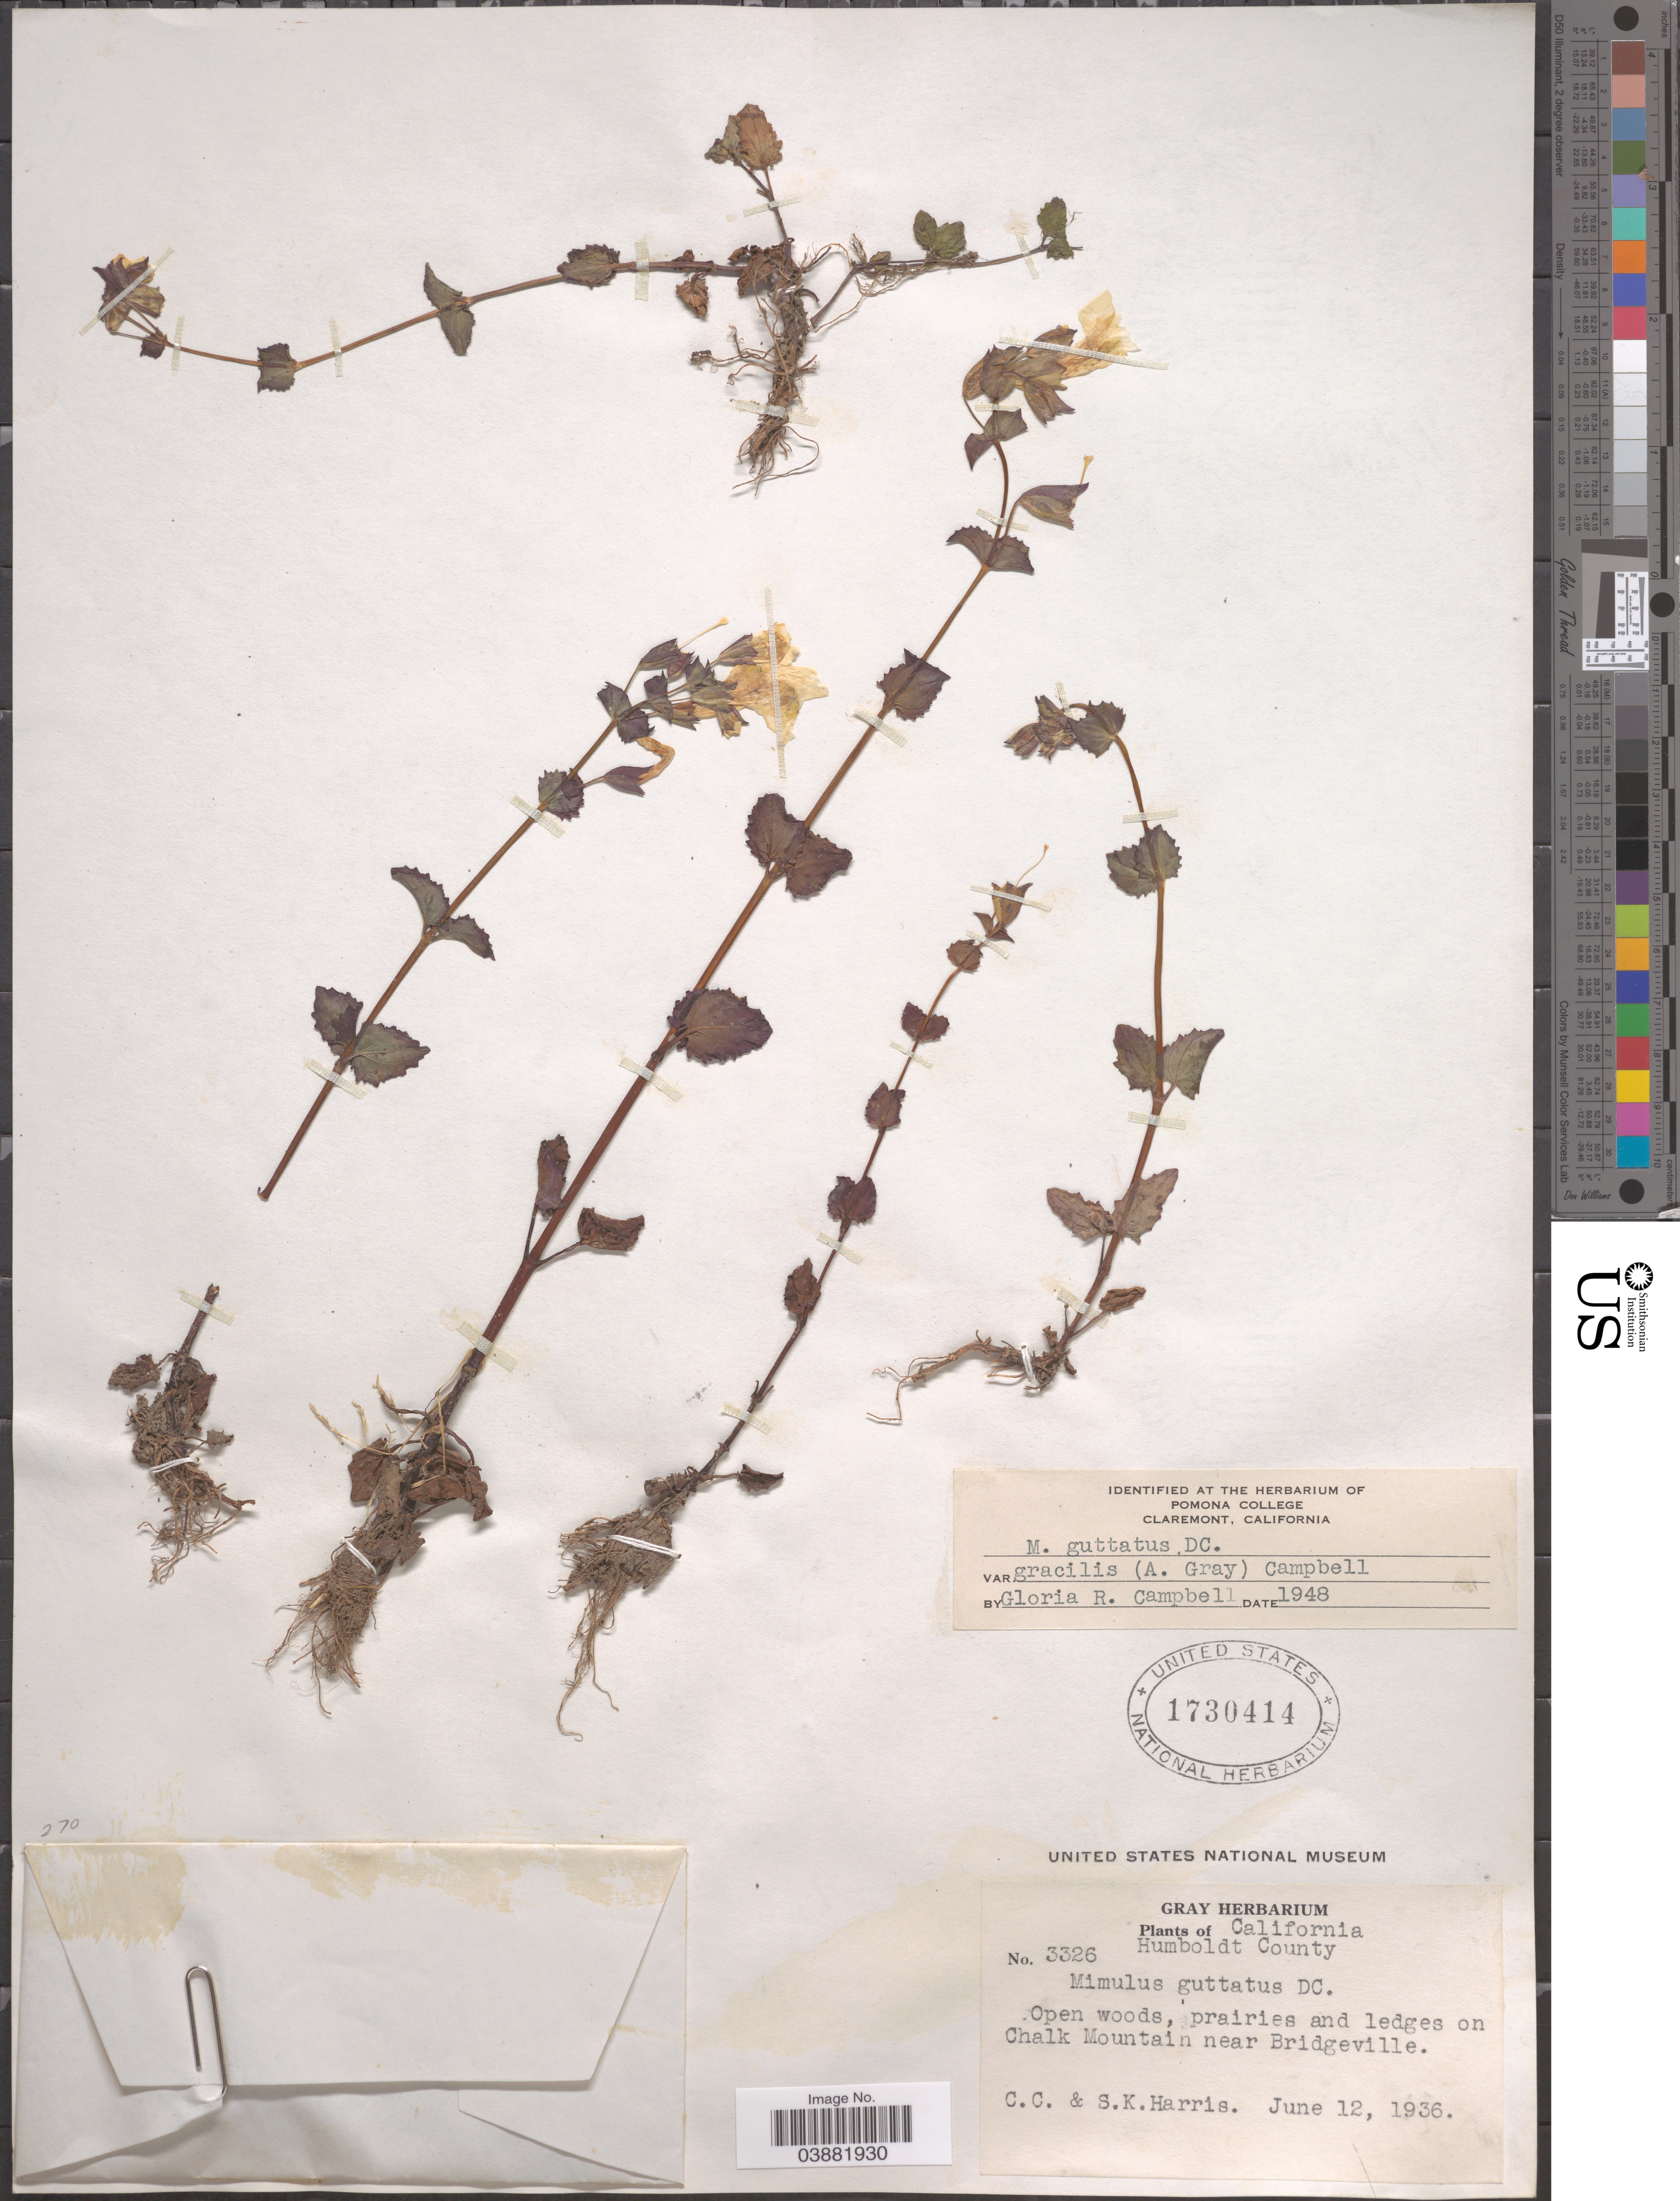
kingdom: Plantae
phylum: Tracheophyta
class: Magnoliopsida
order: Lamiales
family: Phrymaceae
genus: Mimulus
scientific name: Mimulus guttatus var. gracilis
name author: (A. Gray) G.R. Campb.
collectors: C. C. Harris & S. K. Harris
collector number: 3326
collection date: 1936-06-12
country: United States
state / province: California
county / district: Humboldt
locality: Humboldt County. Open woods, prairies and ledges on Chalk Mountain near Bridgeville.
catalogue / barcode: US 1730414